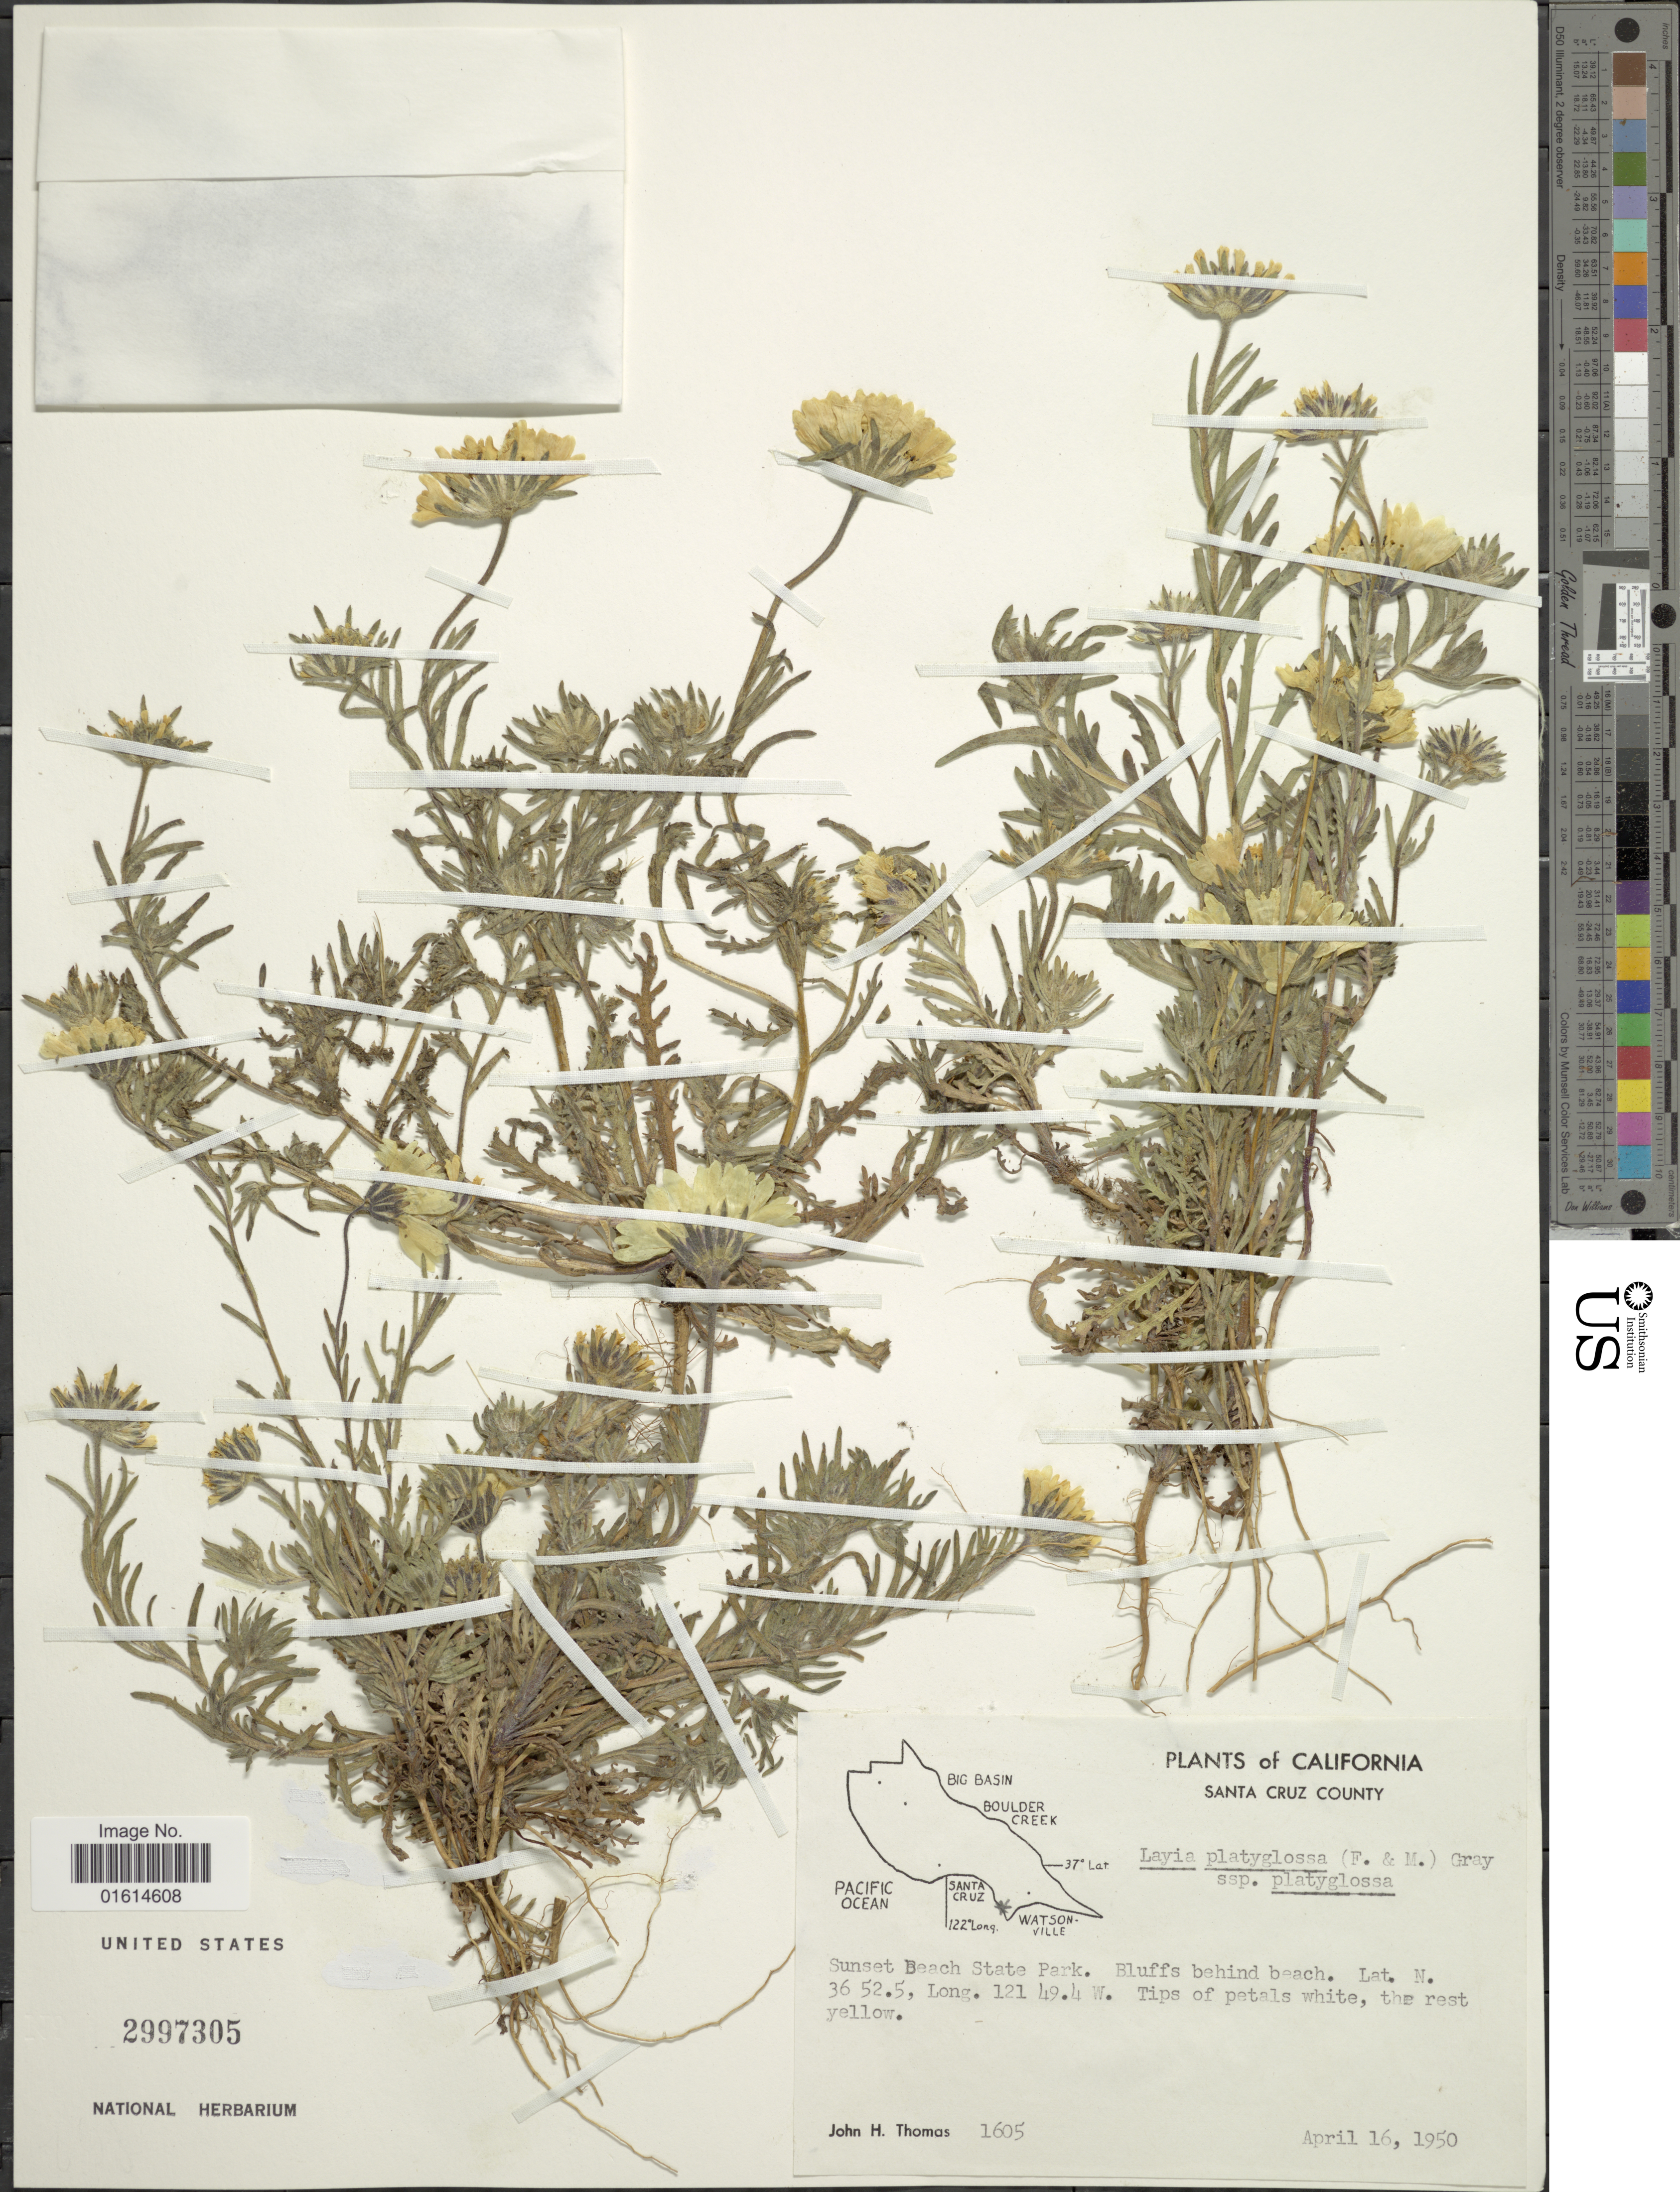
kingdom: Plantae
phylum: Tracheophyta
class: Magnoliopsida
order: Asterales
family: Asteraceae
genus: Layia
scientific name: Layia platyglossa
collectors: J. H. Thomas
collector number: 1605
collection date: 1950-04-16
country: United States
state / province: California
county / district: Santa Cruz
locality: Santa Cruz County, Sunset Beach State Park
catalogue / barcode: US 2997305